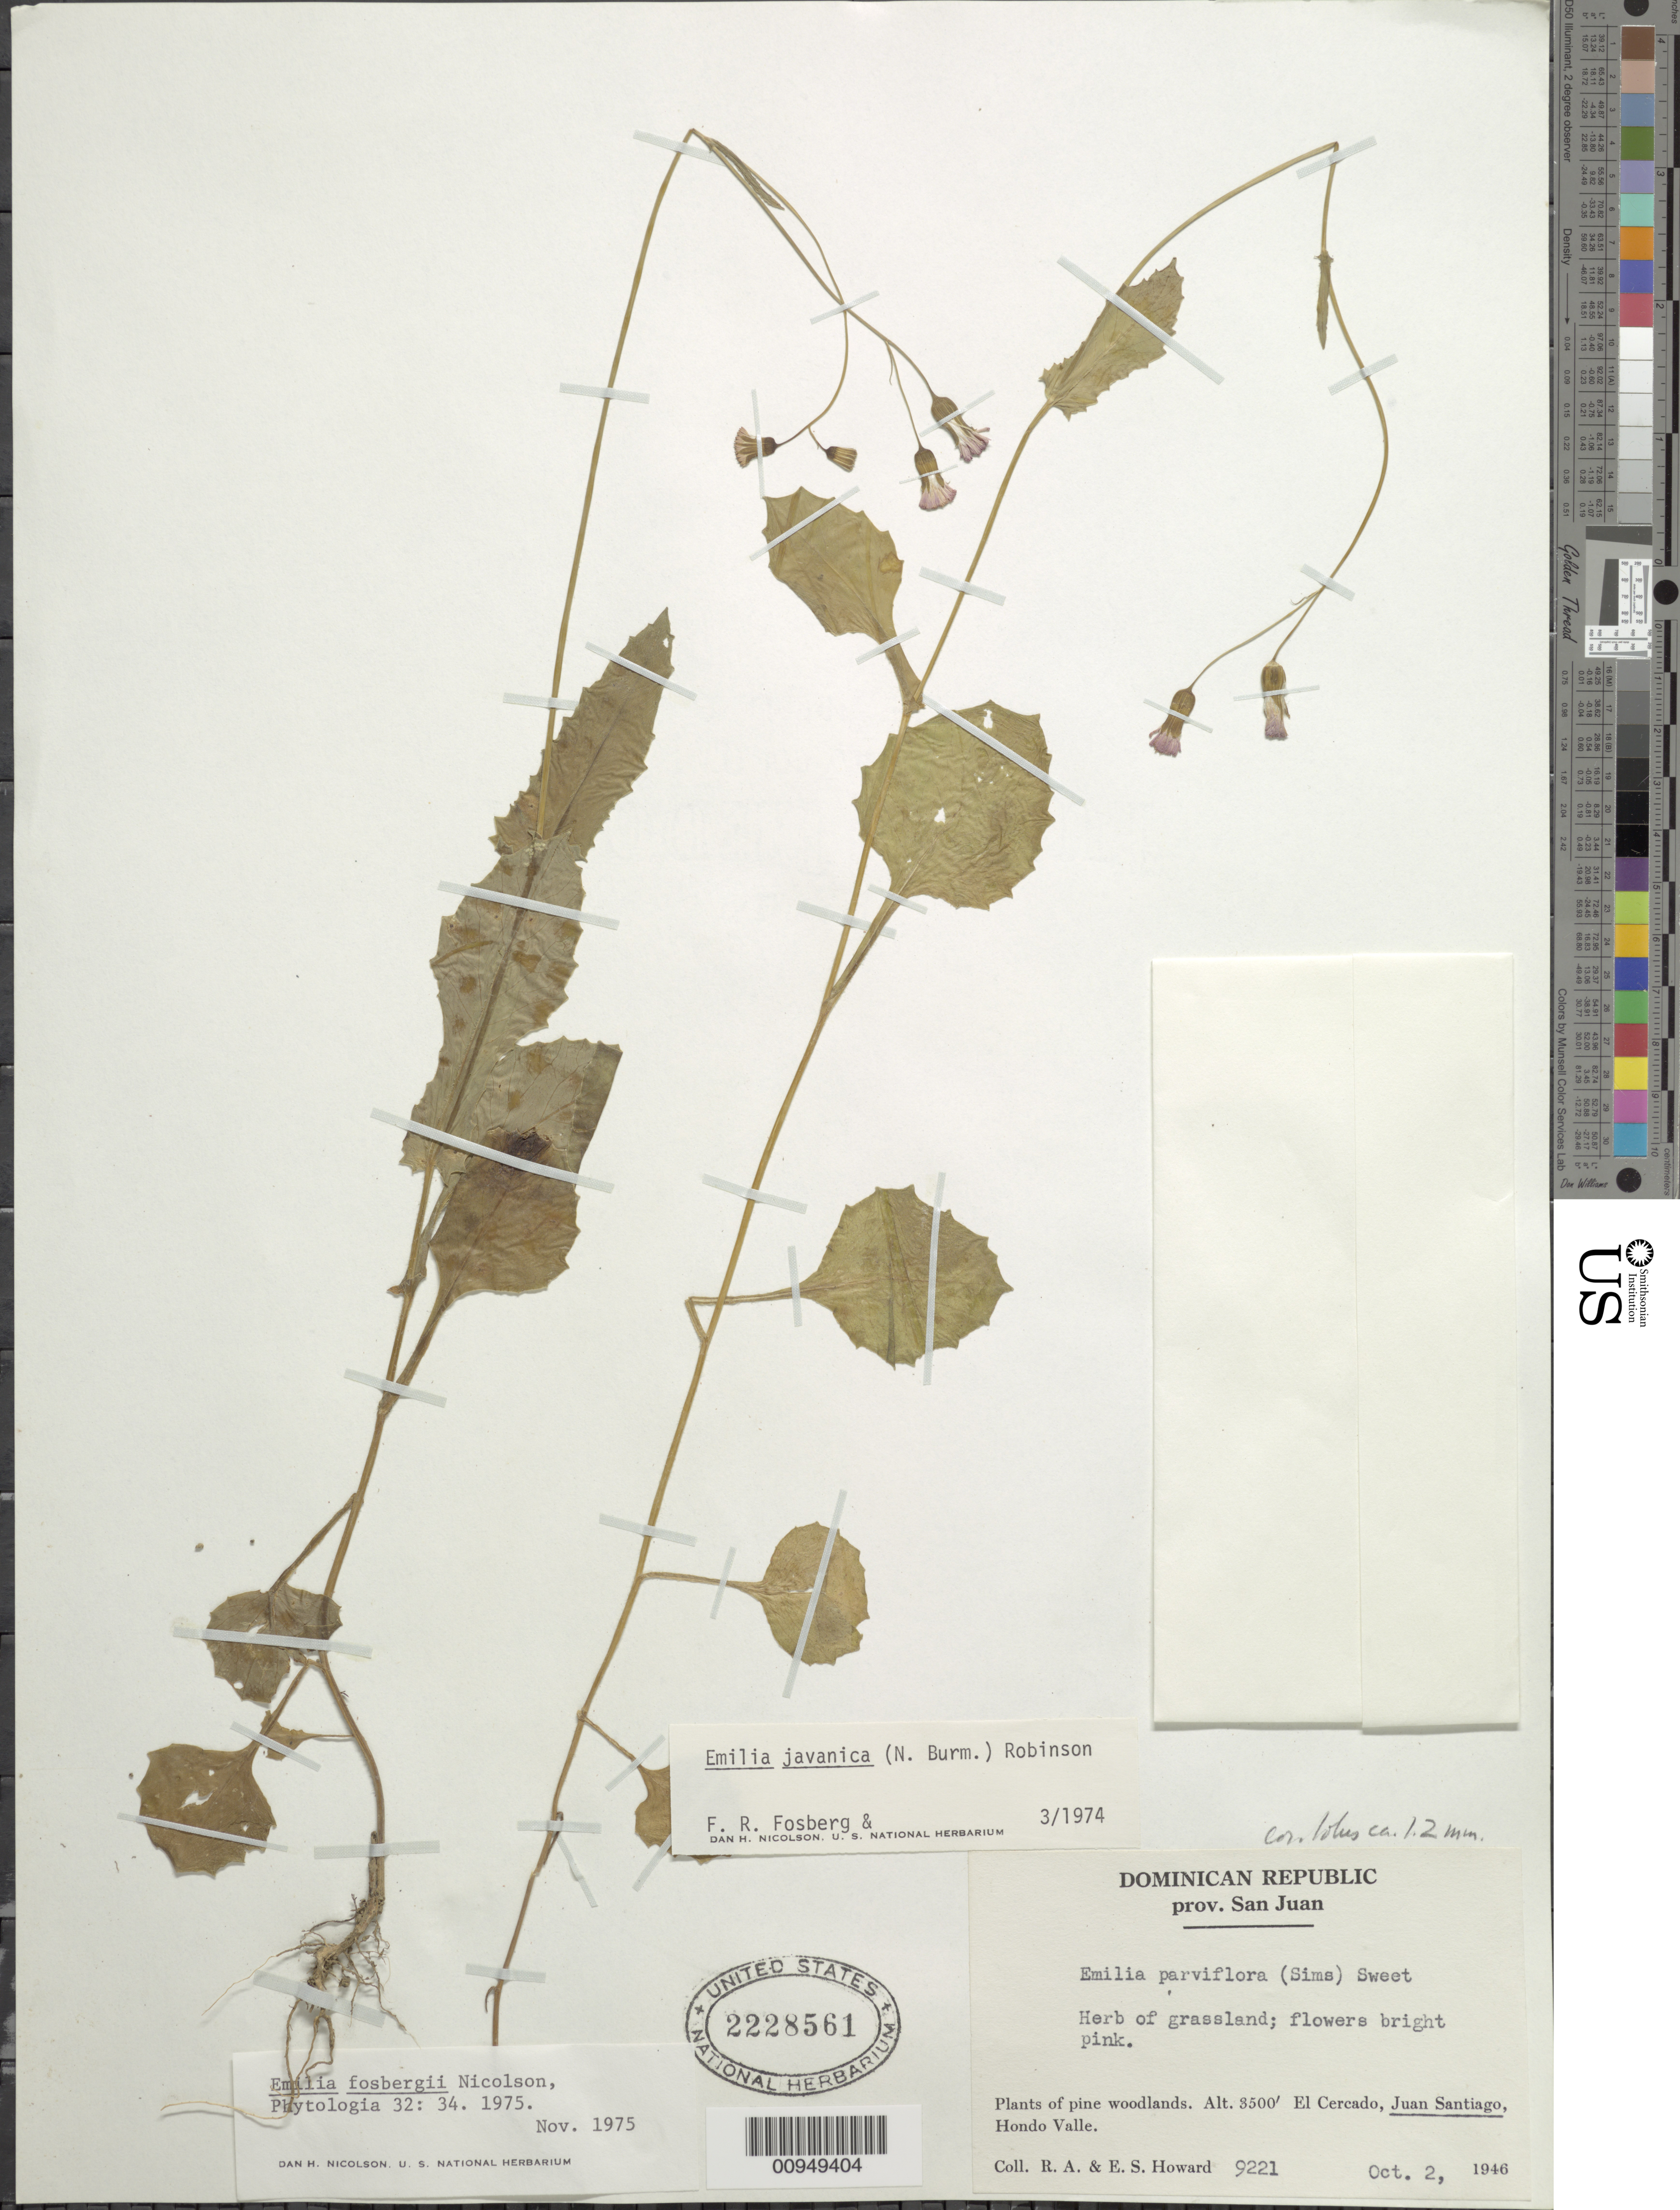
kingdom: Plantae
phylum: Tracheophyta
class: Magnoliopsida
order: Asterales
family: Asteraceae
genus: Emilia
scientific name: Emilia fosbergii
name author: Nicolson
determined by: Nicolson, Dan H.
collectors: R. A. Howard & E. S. Howard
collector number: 9221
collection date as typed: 02 Oct 1946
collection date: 1946-10-02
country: Dominican Republic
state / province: San Juan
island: Hispaniola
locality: El Cercado, Juan Santiago, Hondo Valle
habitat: Grassland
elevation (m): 1067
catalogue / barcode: US 2228561